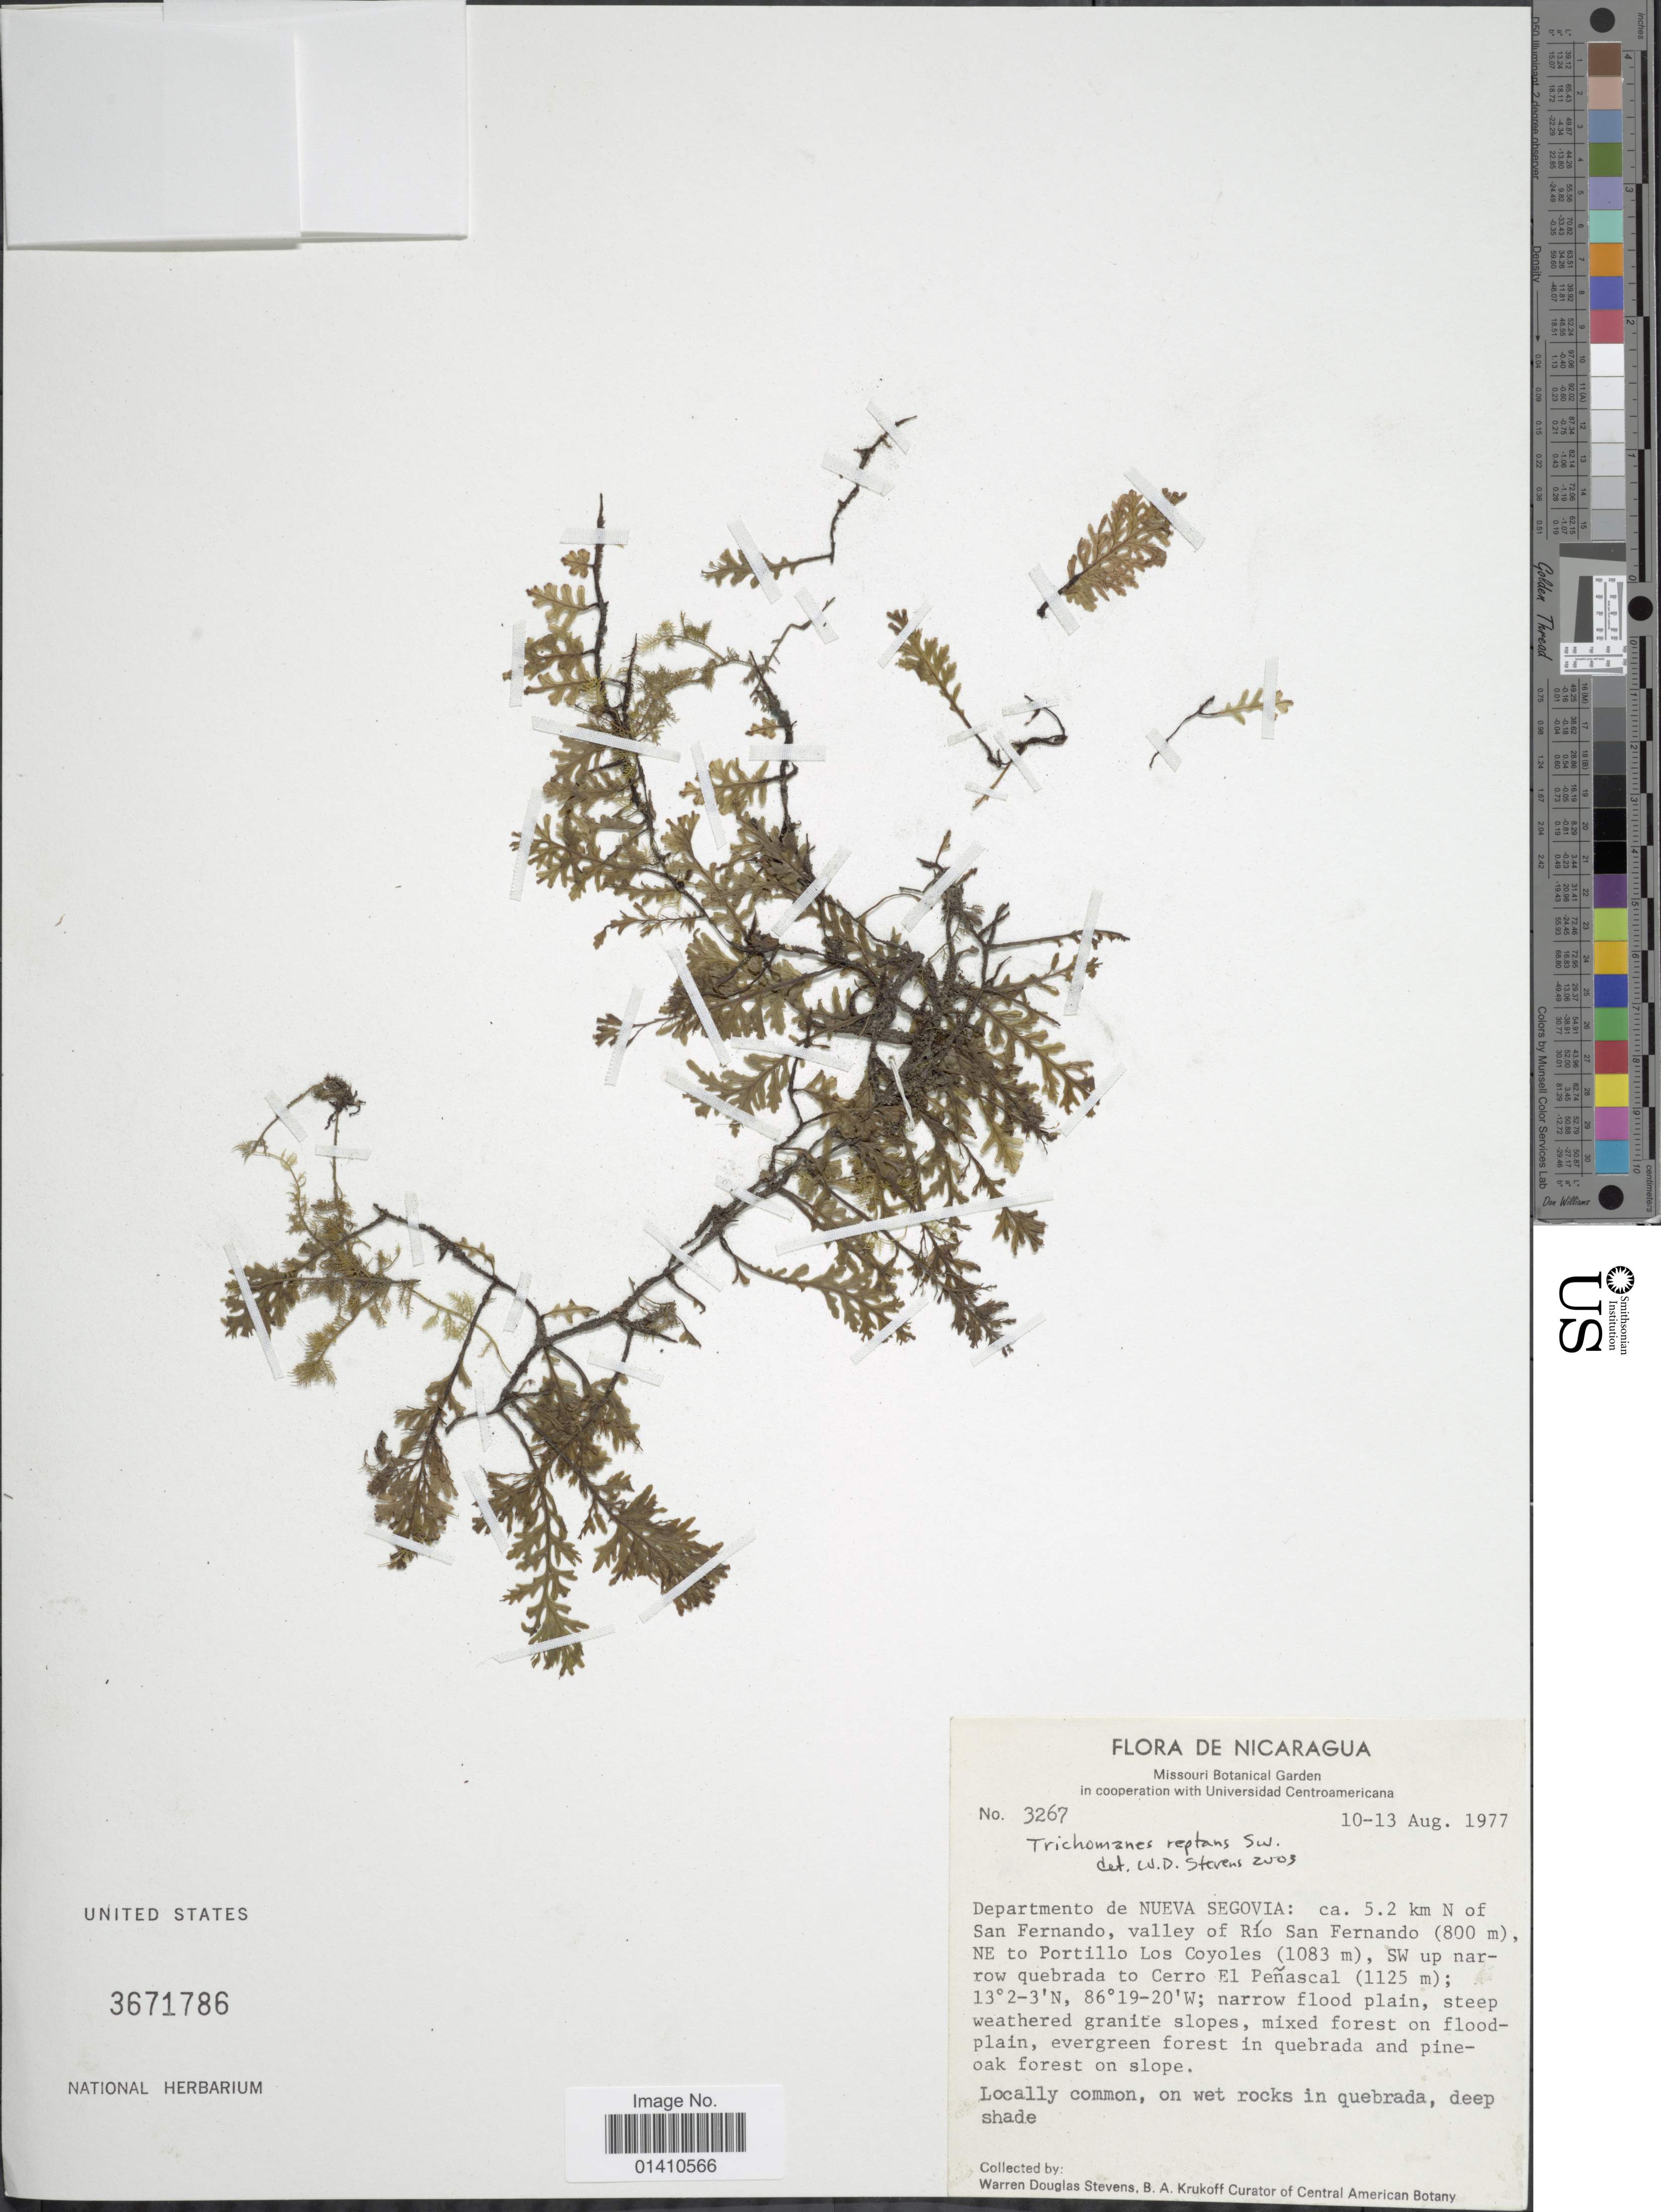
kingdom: Plantae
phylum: Tracheophyta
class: Polypodiopsida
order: Hymenophyllales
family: Hymenophyllaceae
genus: Didymoglossum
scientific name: Didymoglossum reptans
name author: (Sw.) C. Presl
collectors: W. D. Stevens & B. A. Krukoff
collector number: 3267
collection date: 1977-08-10/1977-08-13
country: Nicaragua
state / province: Nueva Segovia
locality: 5.2 km N of SanFernando, valley of Rio San Fernando (800m). NE to Portillo Los Coyoles (1083m), SW up narrow quebrada to Cerro El Penascal (1125m)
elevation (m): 800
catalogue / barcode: US 3671786